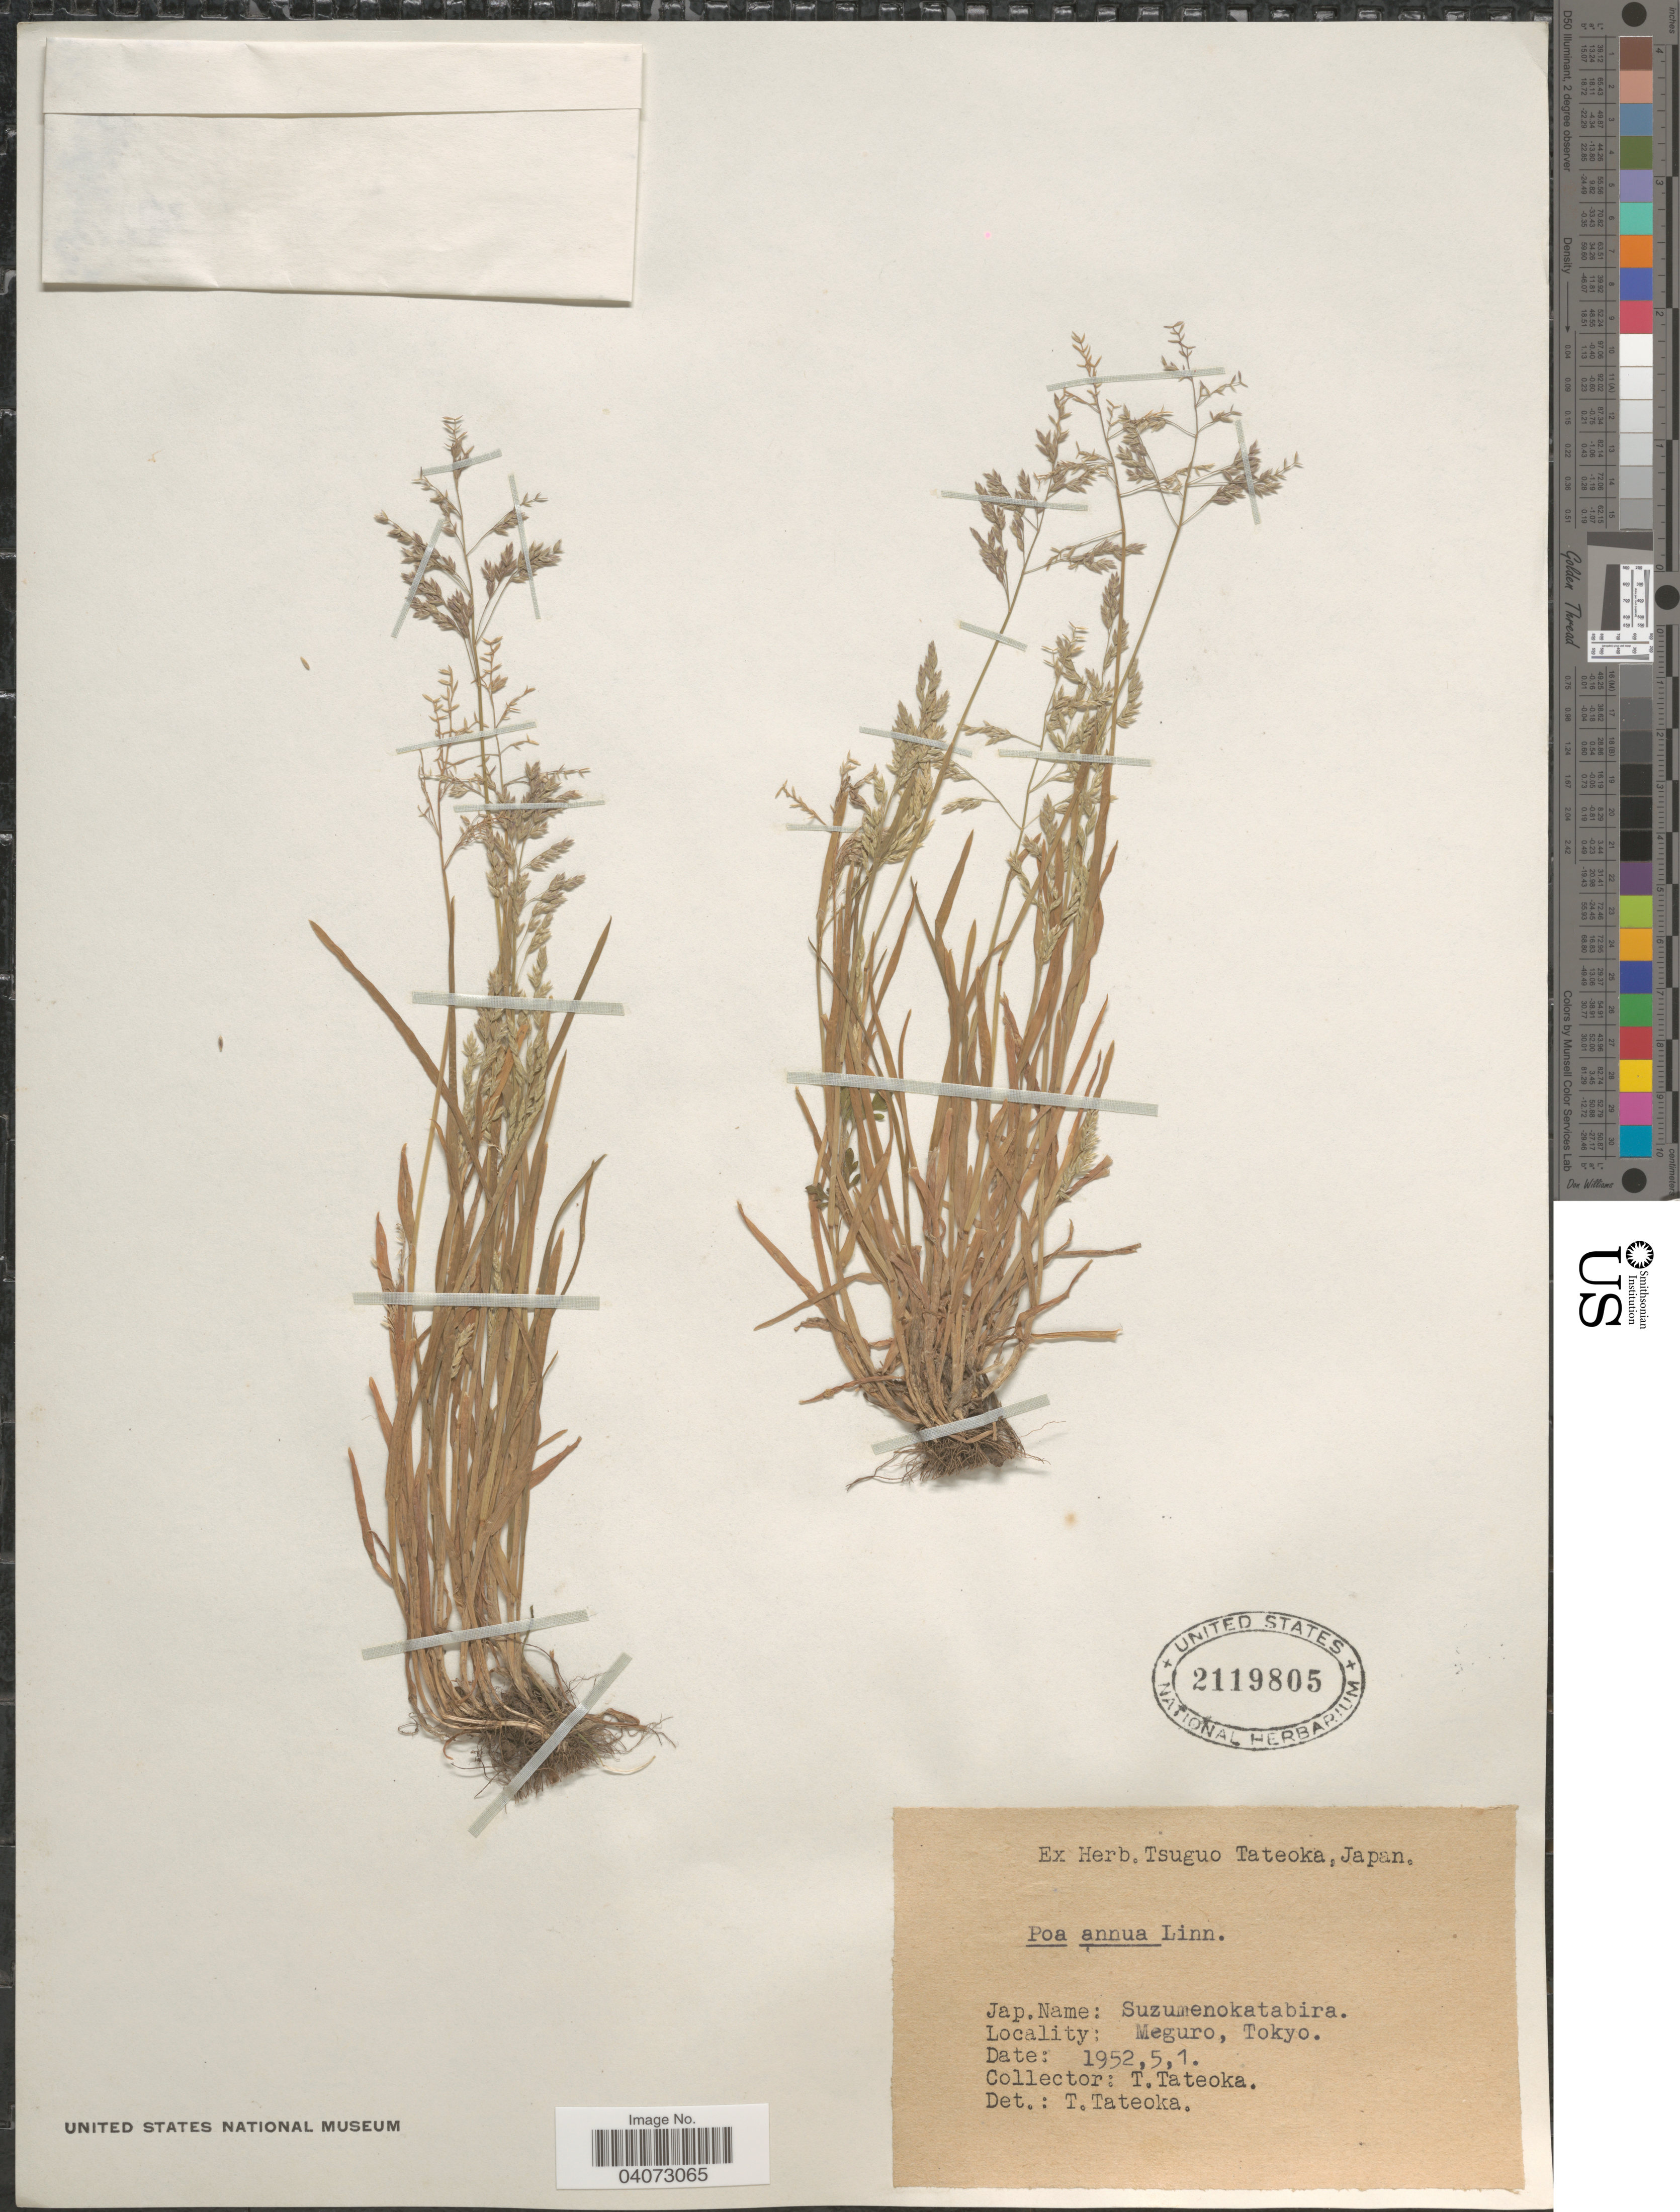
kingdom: Plantae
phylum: Tracheophyta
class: Liliopsida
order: Poales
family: Poaceae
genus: Poa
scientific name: Poa annua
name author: L.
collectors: T. Tateoka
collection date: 1952-01-05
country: Japan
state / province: Tokyo, Federal City of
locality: Meguro.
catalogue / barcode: US 2119805